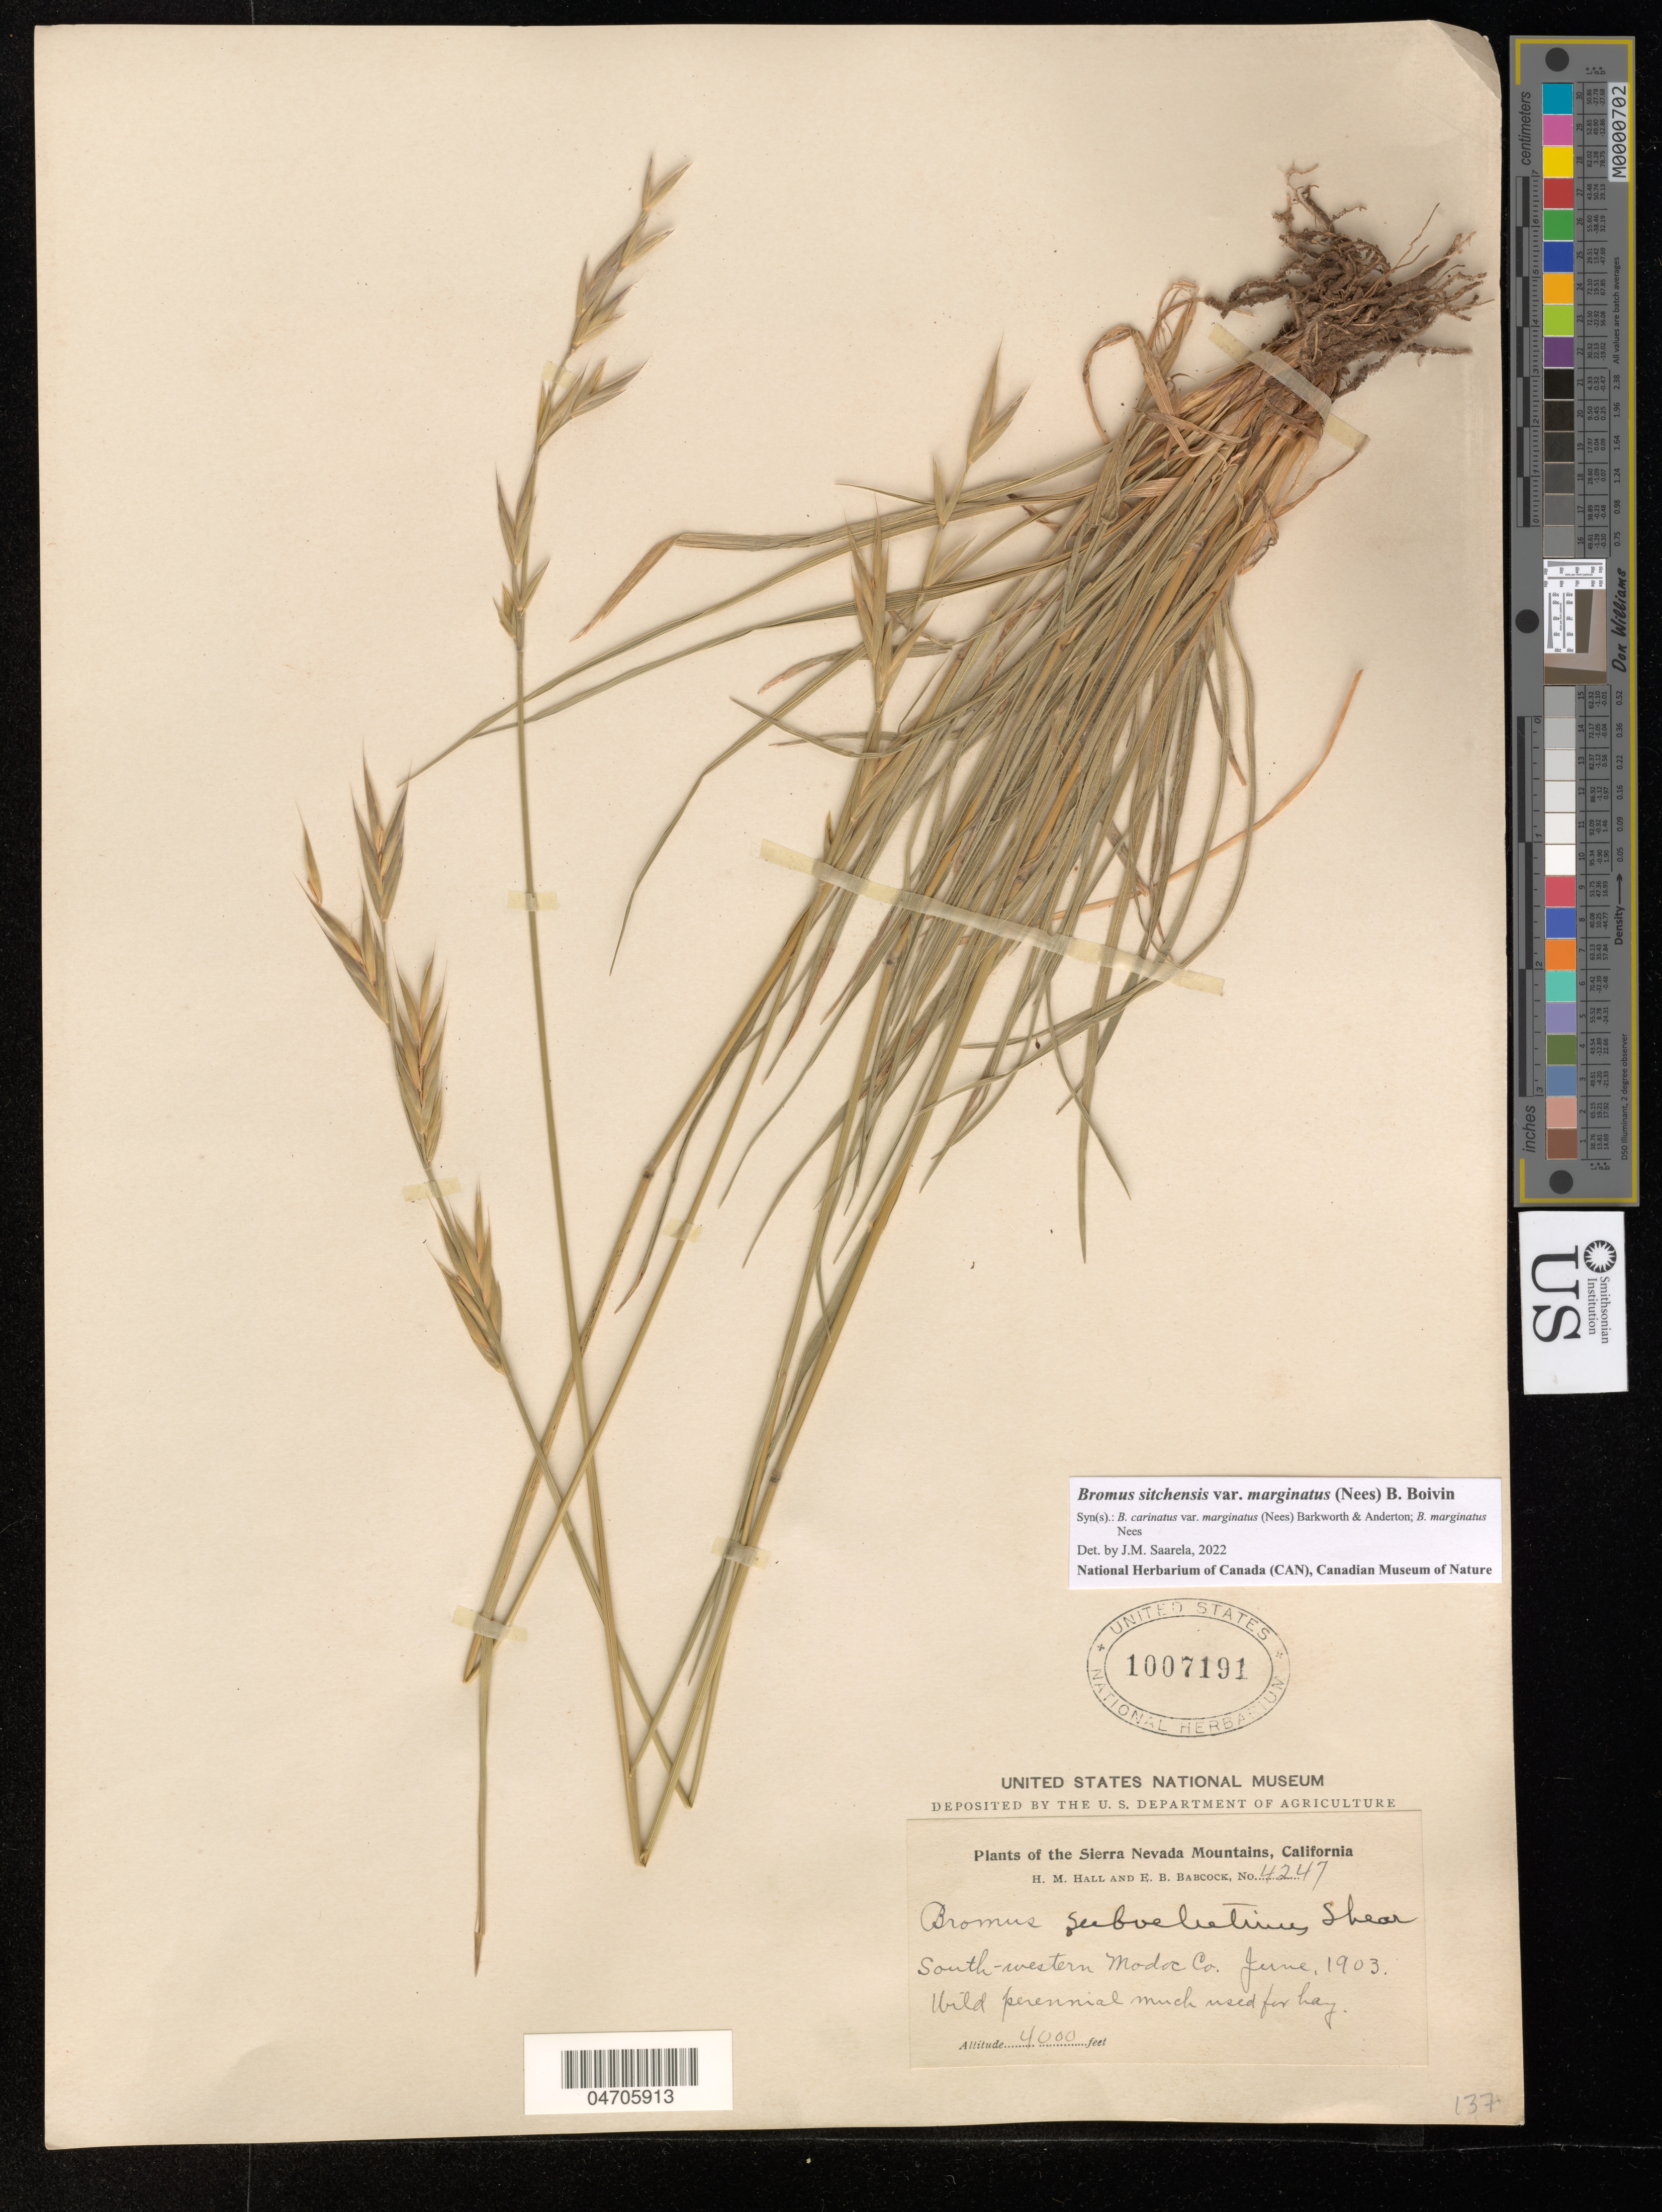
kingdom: Plantae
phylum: Tracheophyta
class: Liliopsida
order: Poales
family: Poaceae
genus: Bromus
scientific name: Bromus sitchensis var. polyanthus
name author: (Scribn. ex Shear) R.E. Brainerd & Otting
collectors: H. M. Hall & E. B. Babcock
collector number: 4247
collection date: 1903-06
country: United States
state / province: California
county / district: Modoc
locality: The Sierra Nevada Mountains. South-western Modoc Co.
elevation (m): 1219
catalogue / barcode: US 1007191